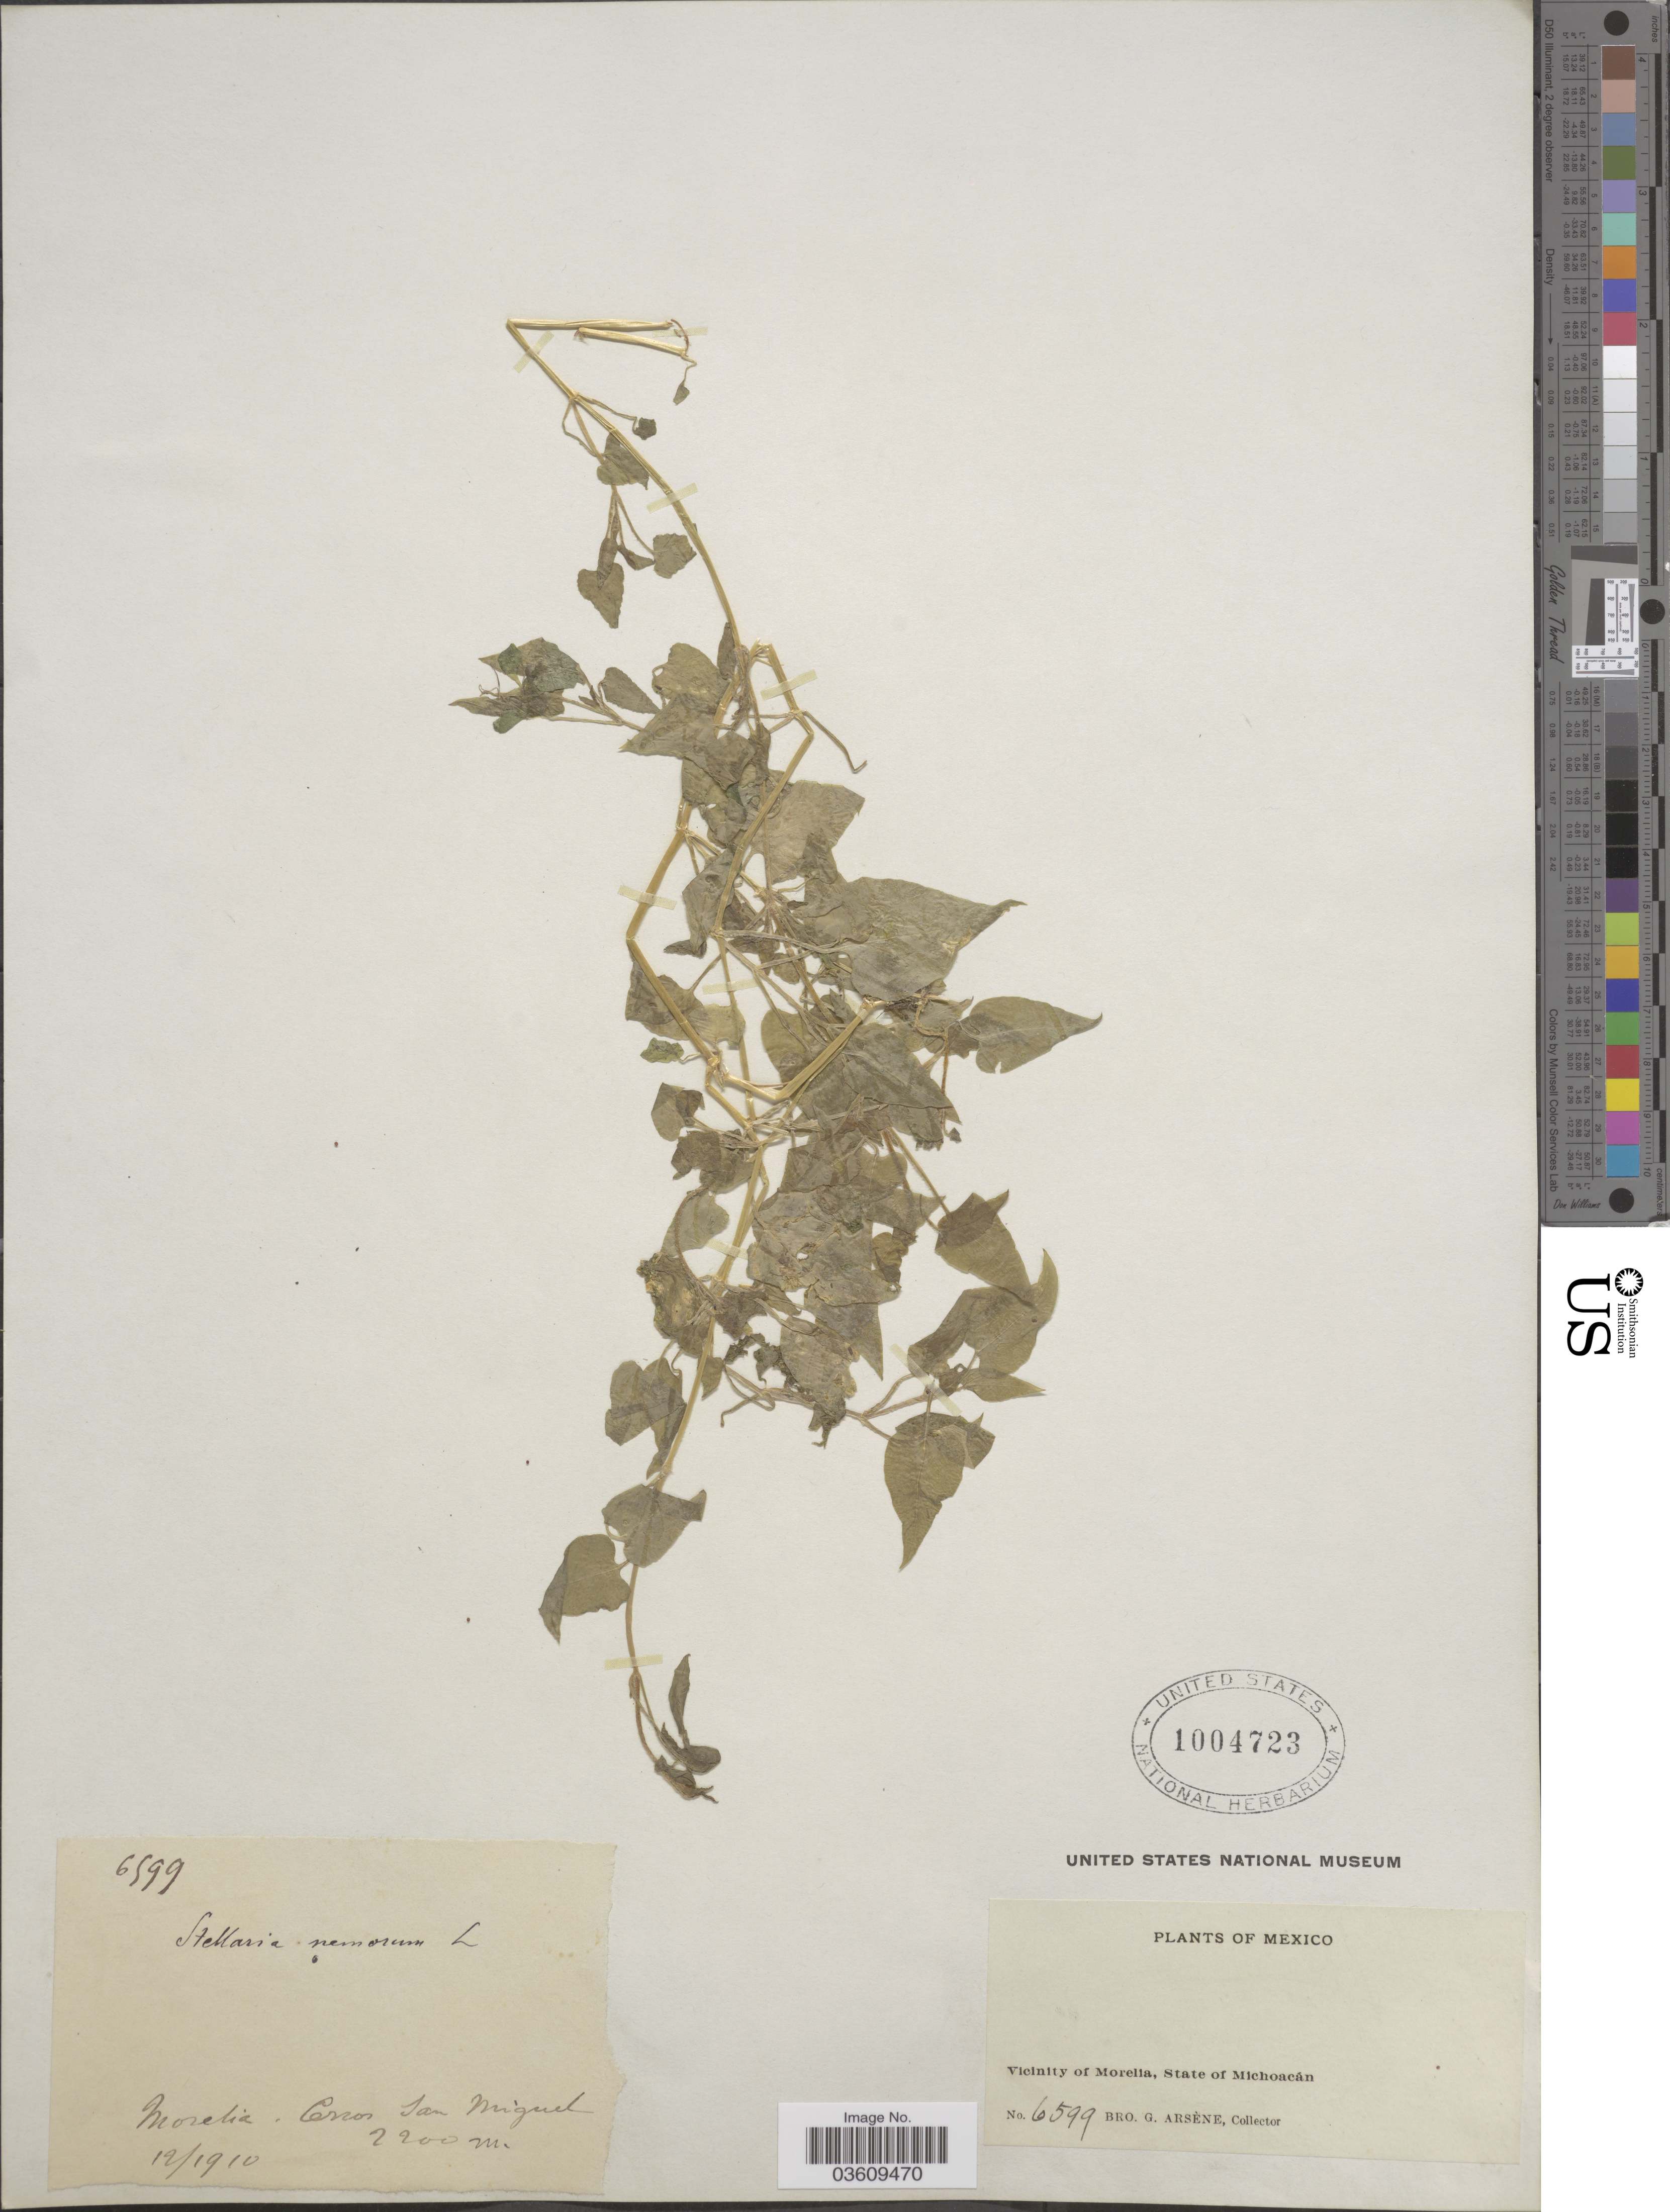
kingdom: Plantae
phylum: Tracheophyta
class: Magnoliopsida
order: Caryophyllales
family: Caryophyllaceae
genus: Stellaria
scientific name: Stellaria prostrata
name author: Baldwin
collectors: Bro. G. Arsène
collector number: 6599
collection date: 1910-12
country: Mexico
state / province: Michoacán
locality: Vicinity of Morelia. Cerros San Miguel.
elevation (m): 2200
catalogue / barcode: US 1004723